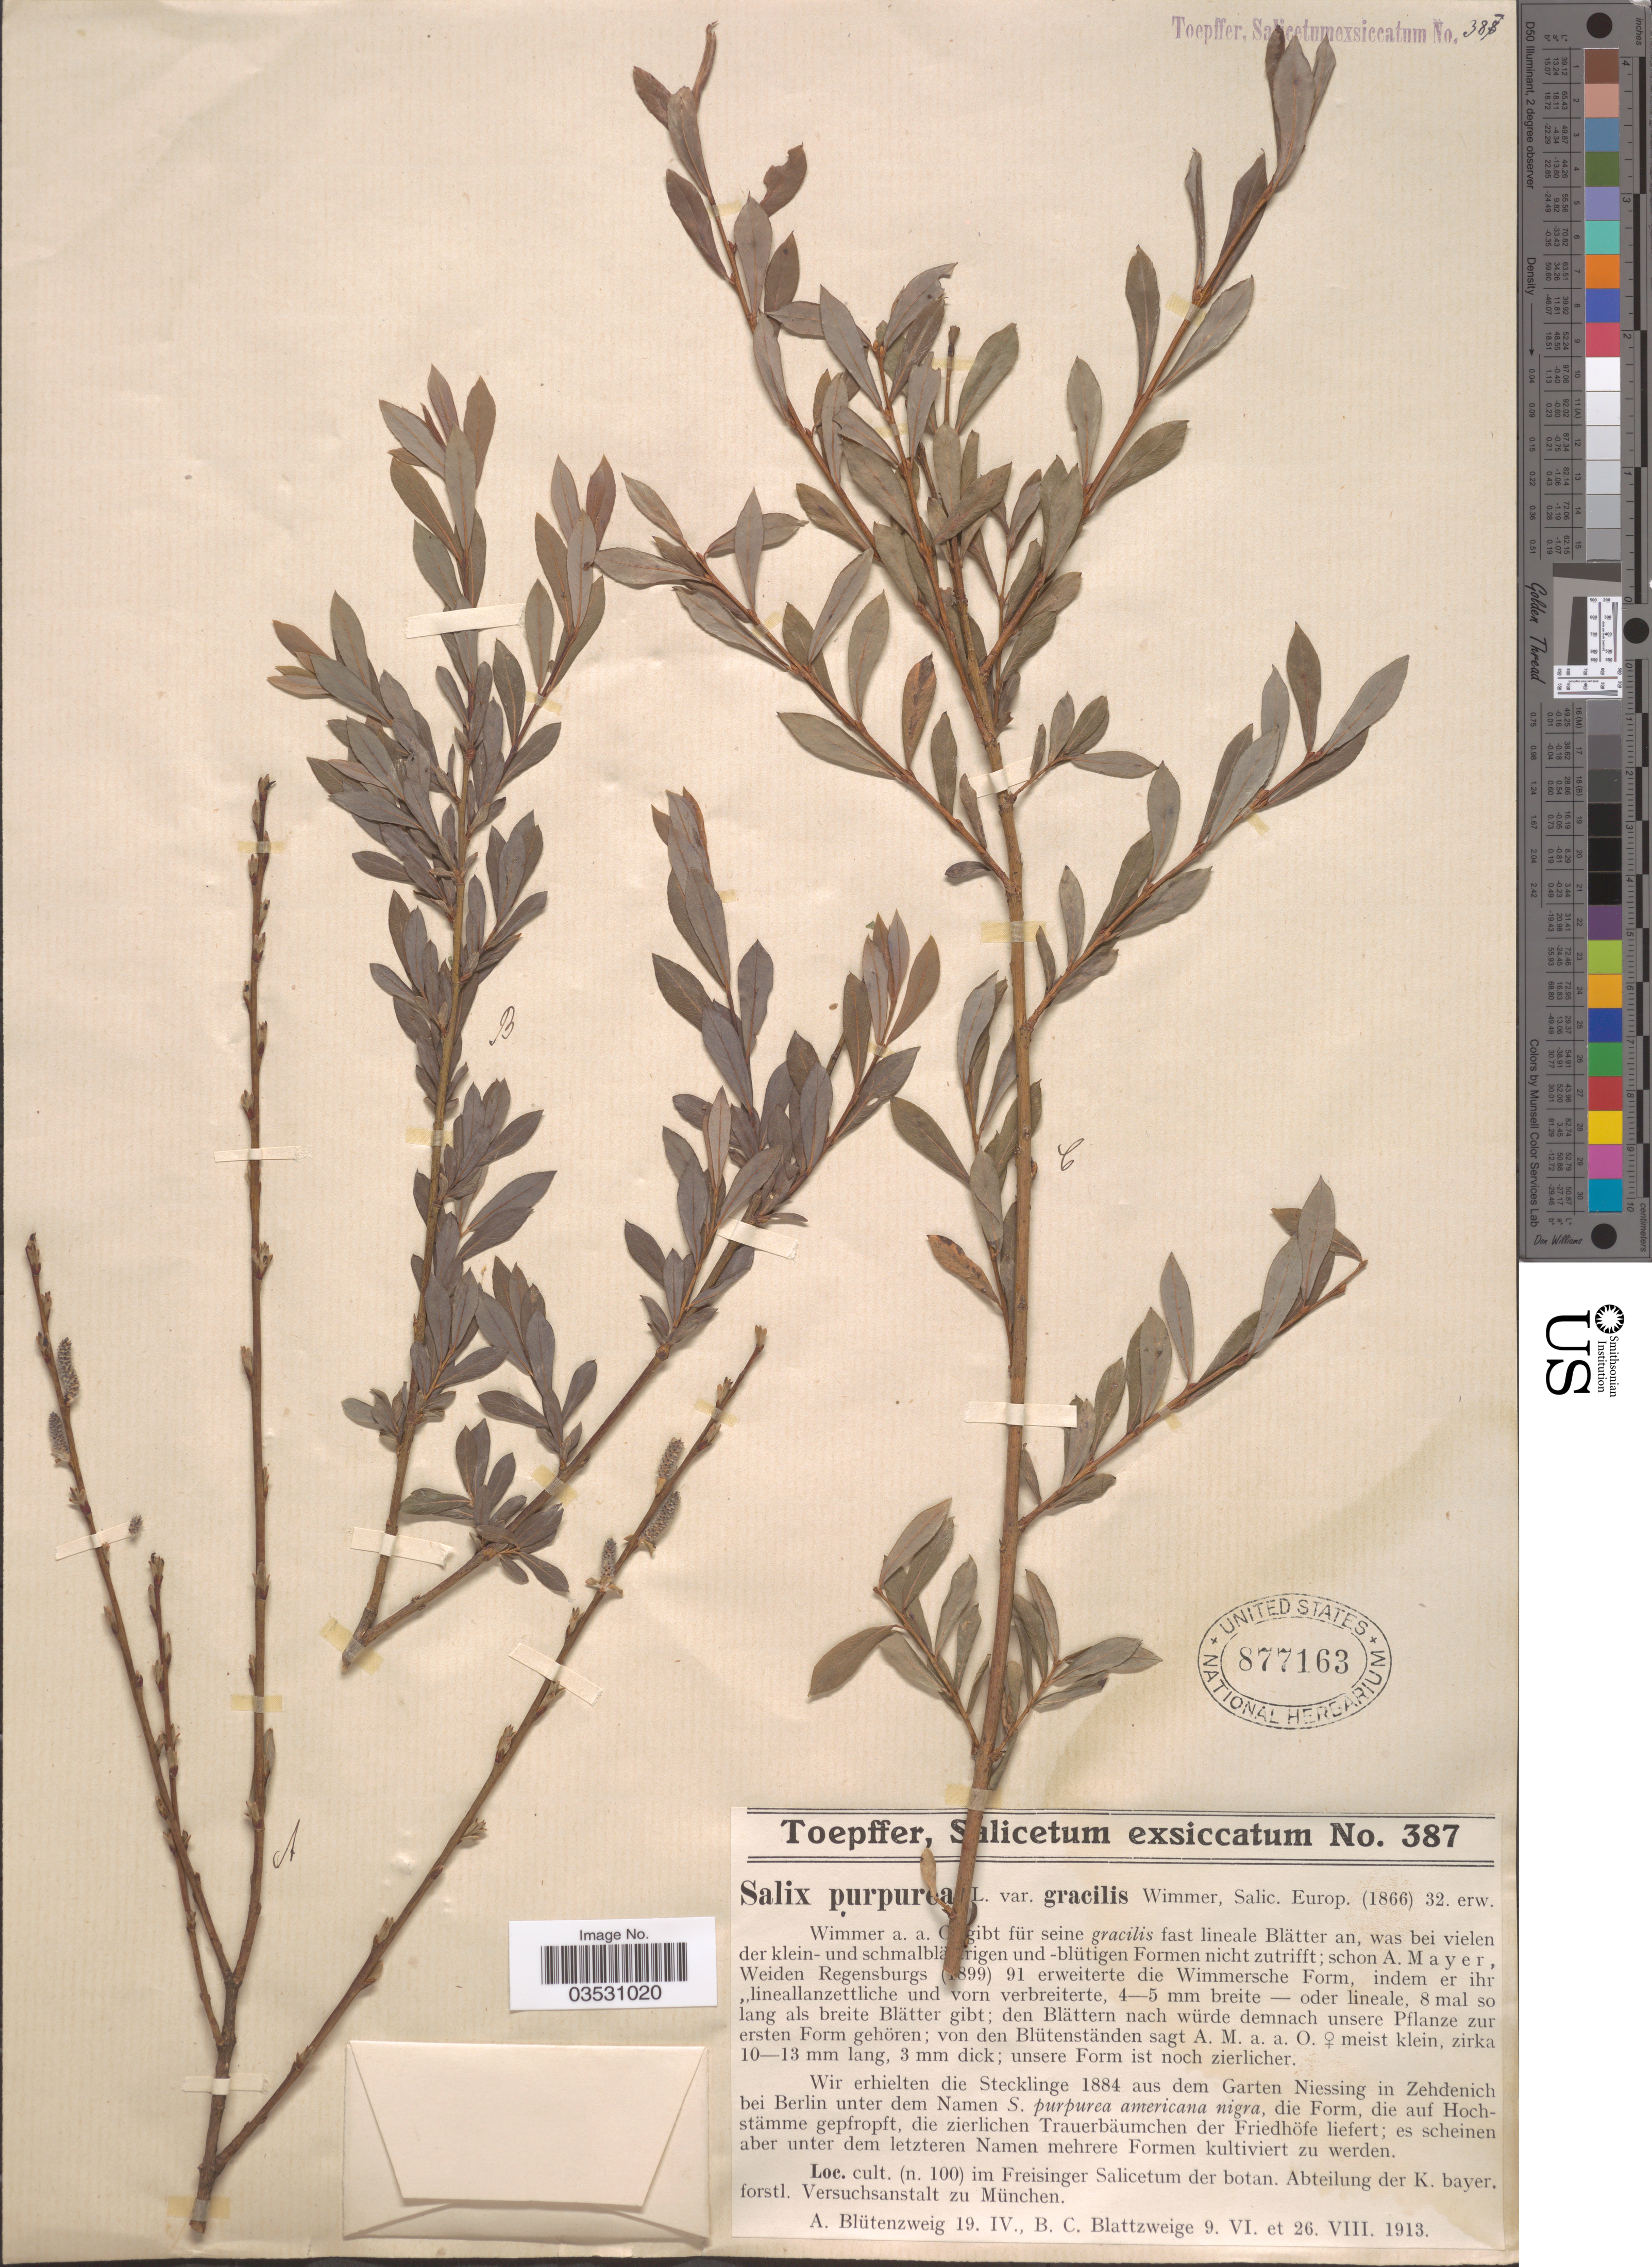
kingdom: Plantae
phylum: Tracheophyta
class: Magnoliopsida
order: Malpighiales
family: Salicaceae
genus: Salix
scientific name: Salix purpurea var. gracilis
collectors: A. Toepffer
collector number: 387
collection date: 1913-04-19/1913-08-26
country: Germany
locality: Im Freisinger Salicetum der botan. Abteilung der K. bayer, forstl. Versuchsanstalt zu München.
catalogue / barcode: US 877163